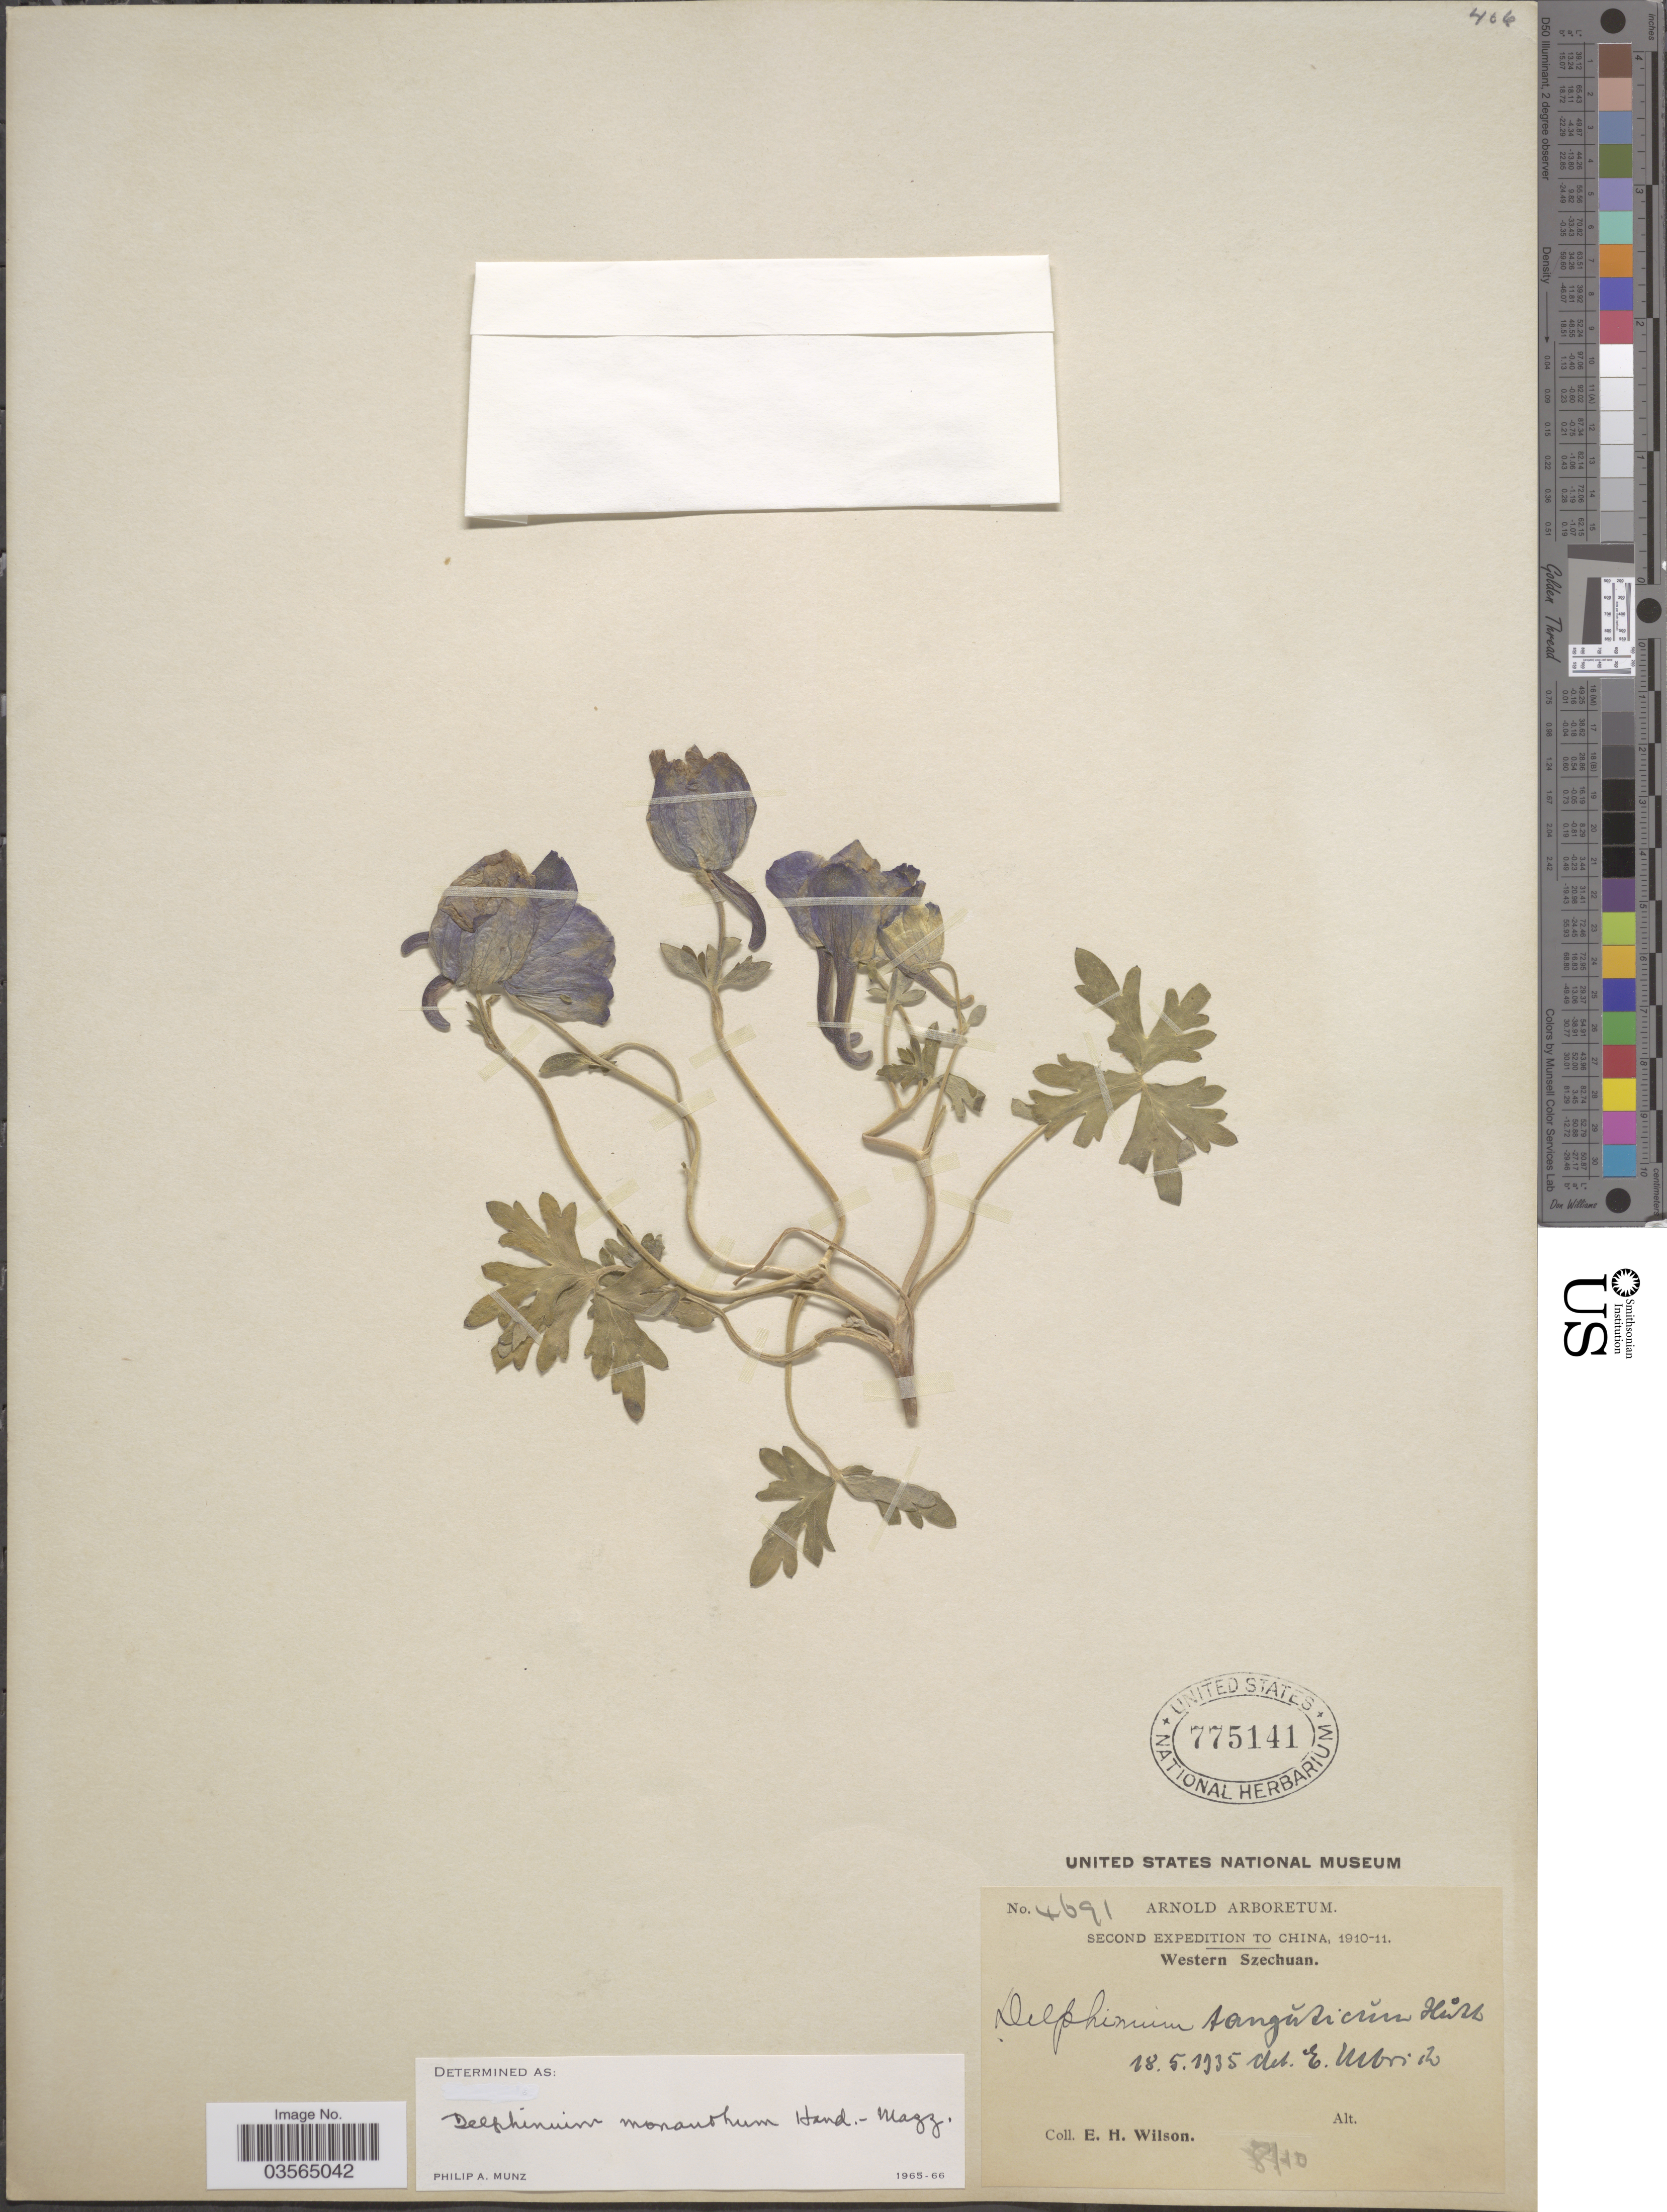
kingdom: Plantae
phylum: Tracheophyta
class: Magnoliopsida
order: Ranunculales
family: Ranunculaceae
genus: Delphinium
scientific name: Delphinium monanthum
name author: Hand.-Mazz.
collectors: E. Wilson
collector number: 4691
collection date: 1910-08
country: China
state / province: Sichuan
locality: Western Szechuan.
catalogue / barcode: US 775141